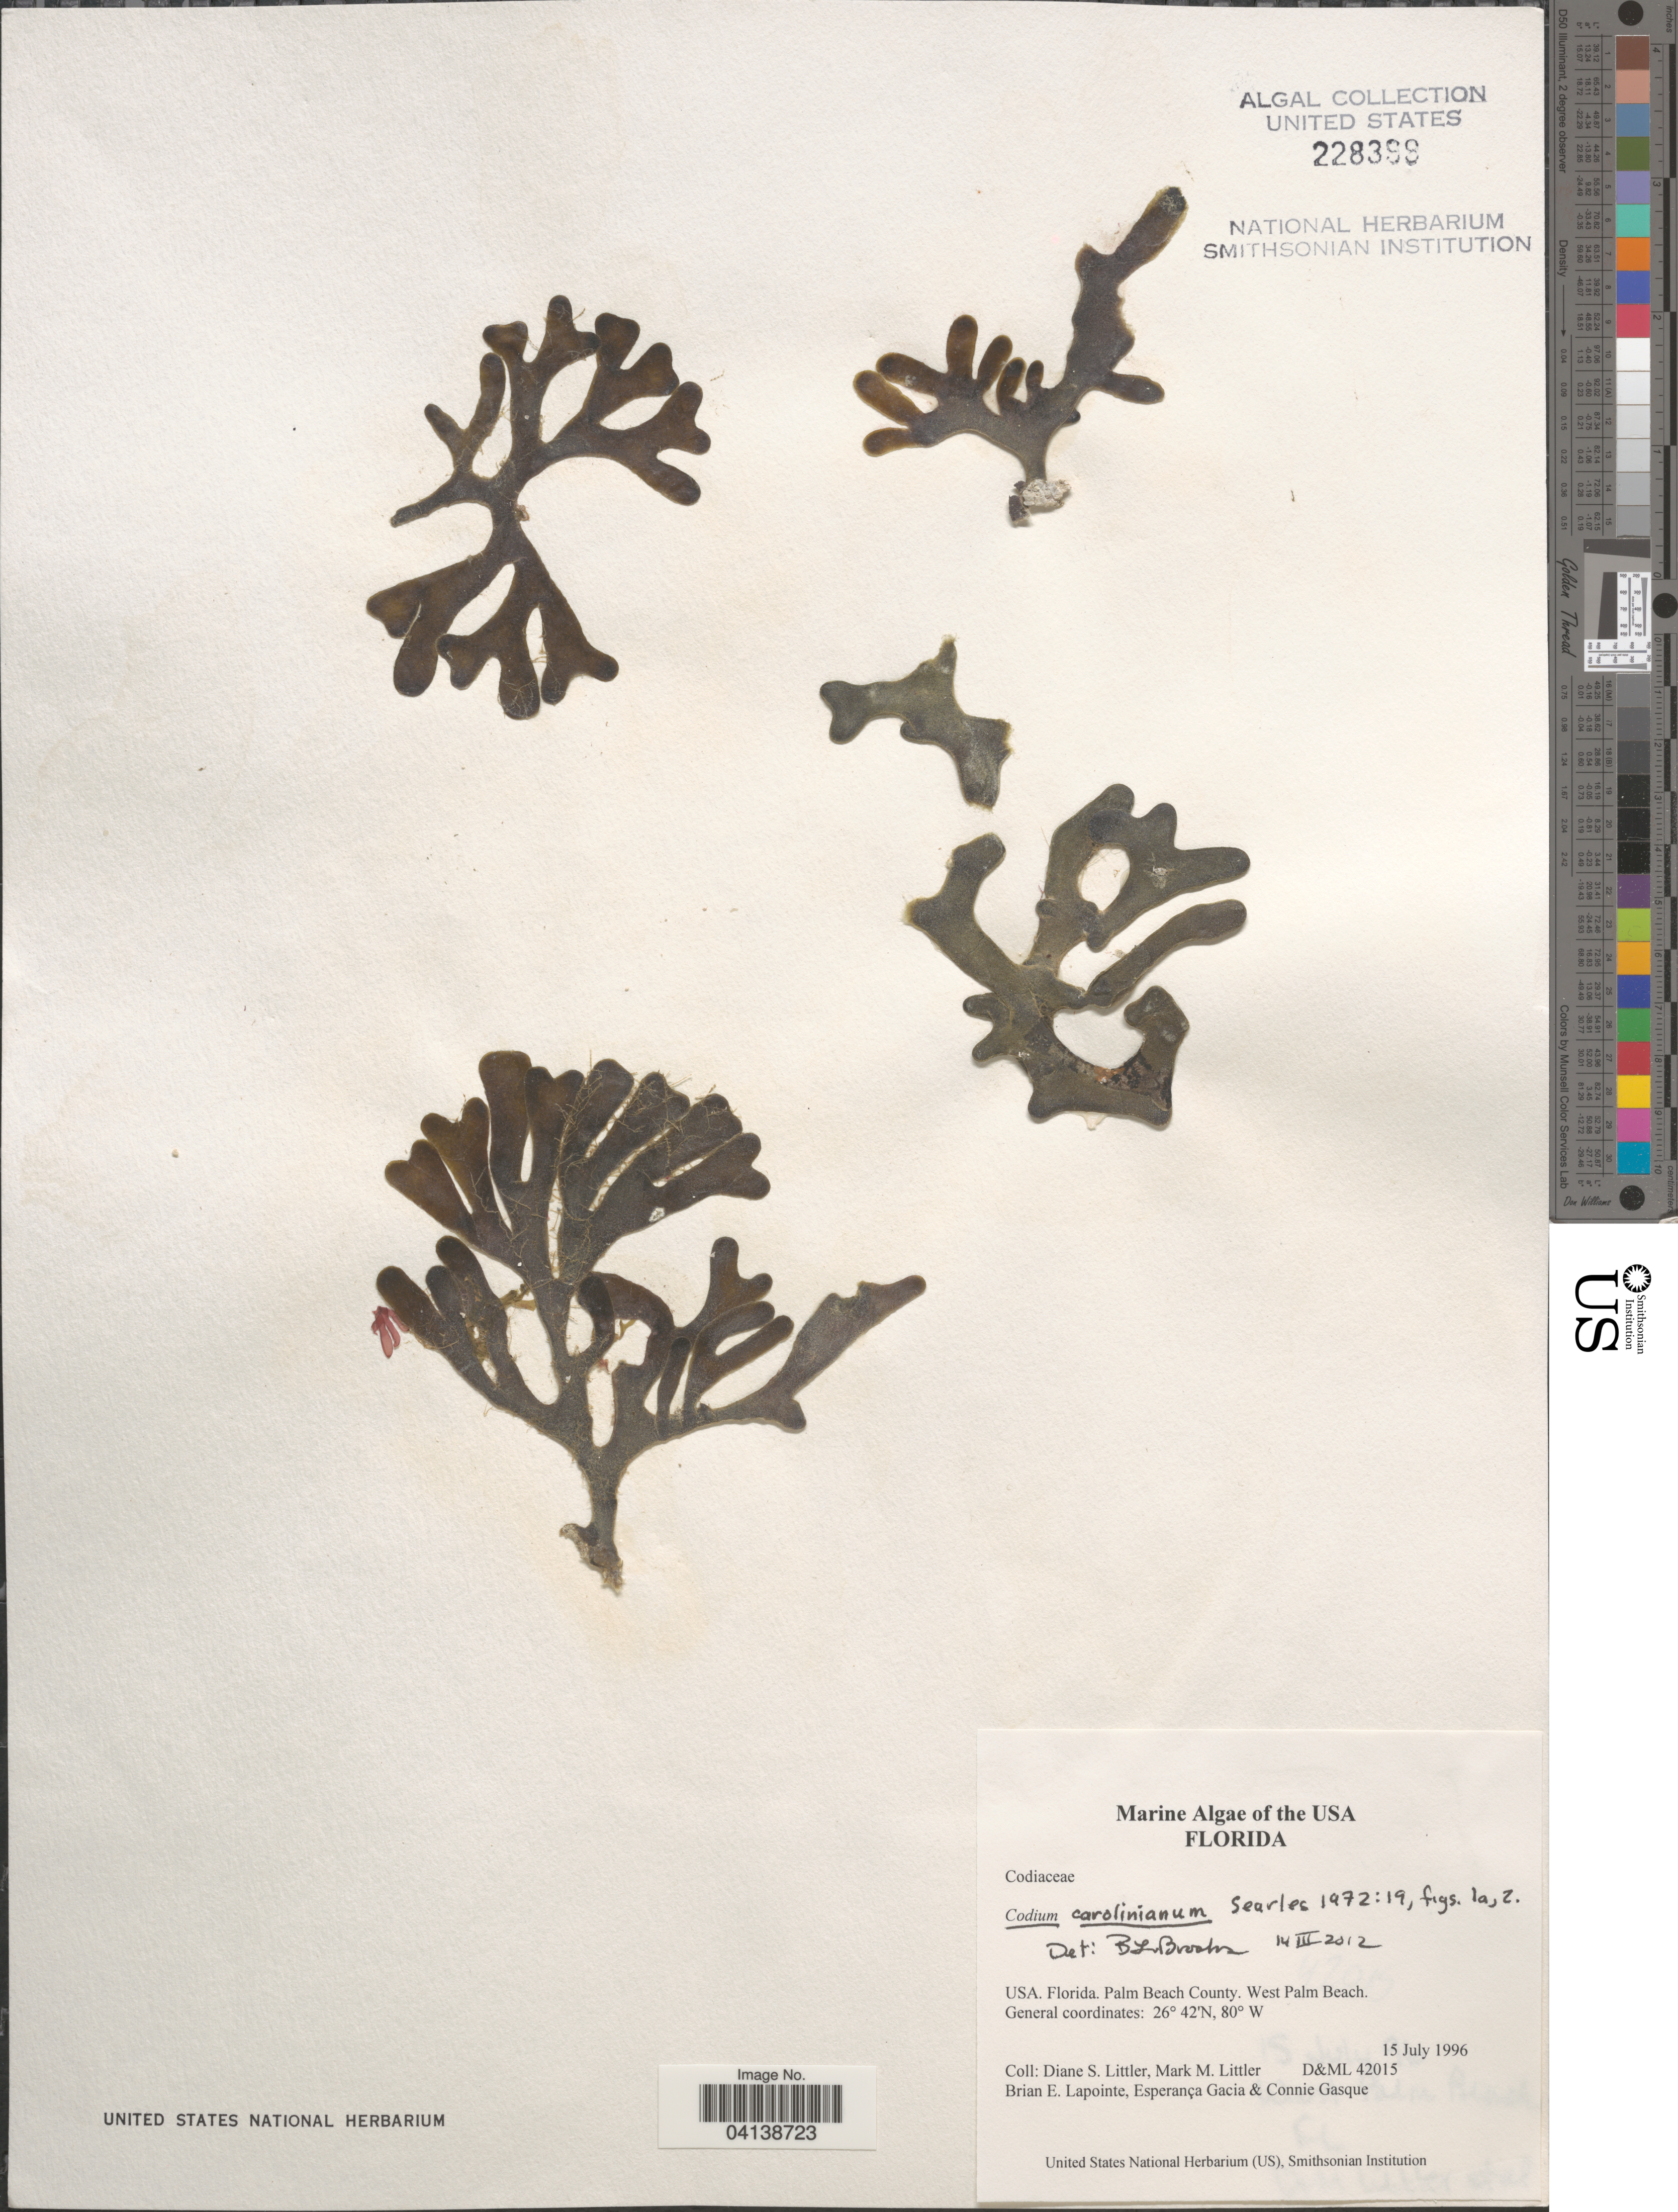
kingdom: Plantae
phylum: Chlorophyta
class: Ulvophyceae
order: Bryopsidales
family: Codiaceae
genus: Codium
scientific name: Codium carolinianum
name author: Searles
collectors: D. S. Littler, M. M. Littler, B. Lapointe, E. Gacia & C. Gasque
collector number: D&ML42015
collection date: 1996-07-15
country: United States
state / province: Florida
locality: Palm Beach County. West Palm Beach.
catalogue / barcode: US 228399